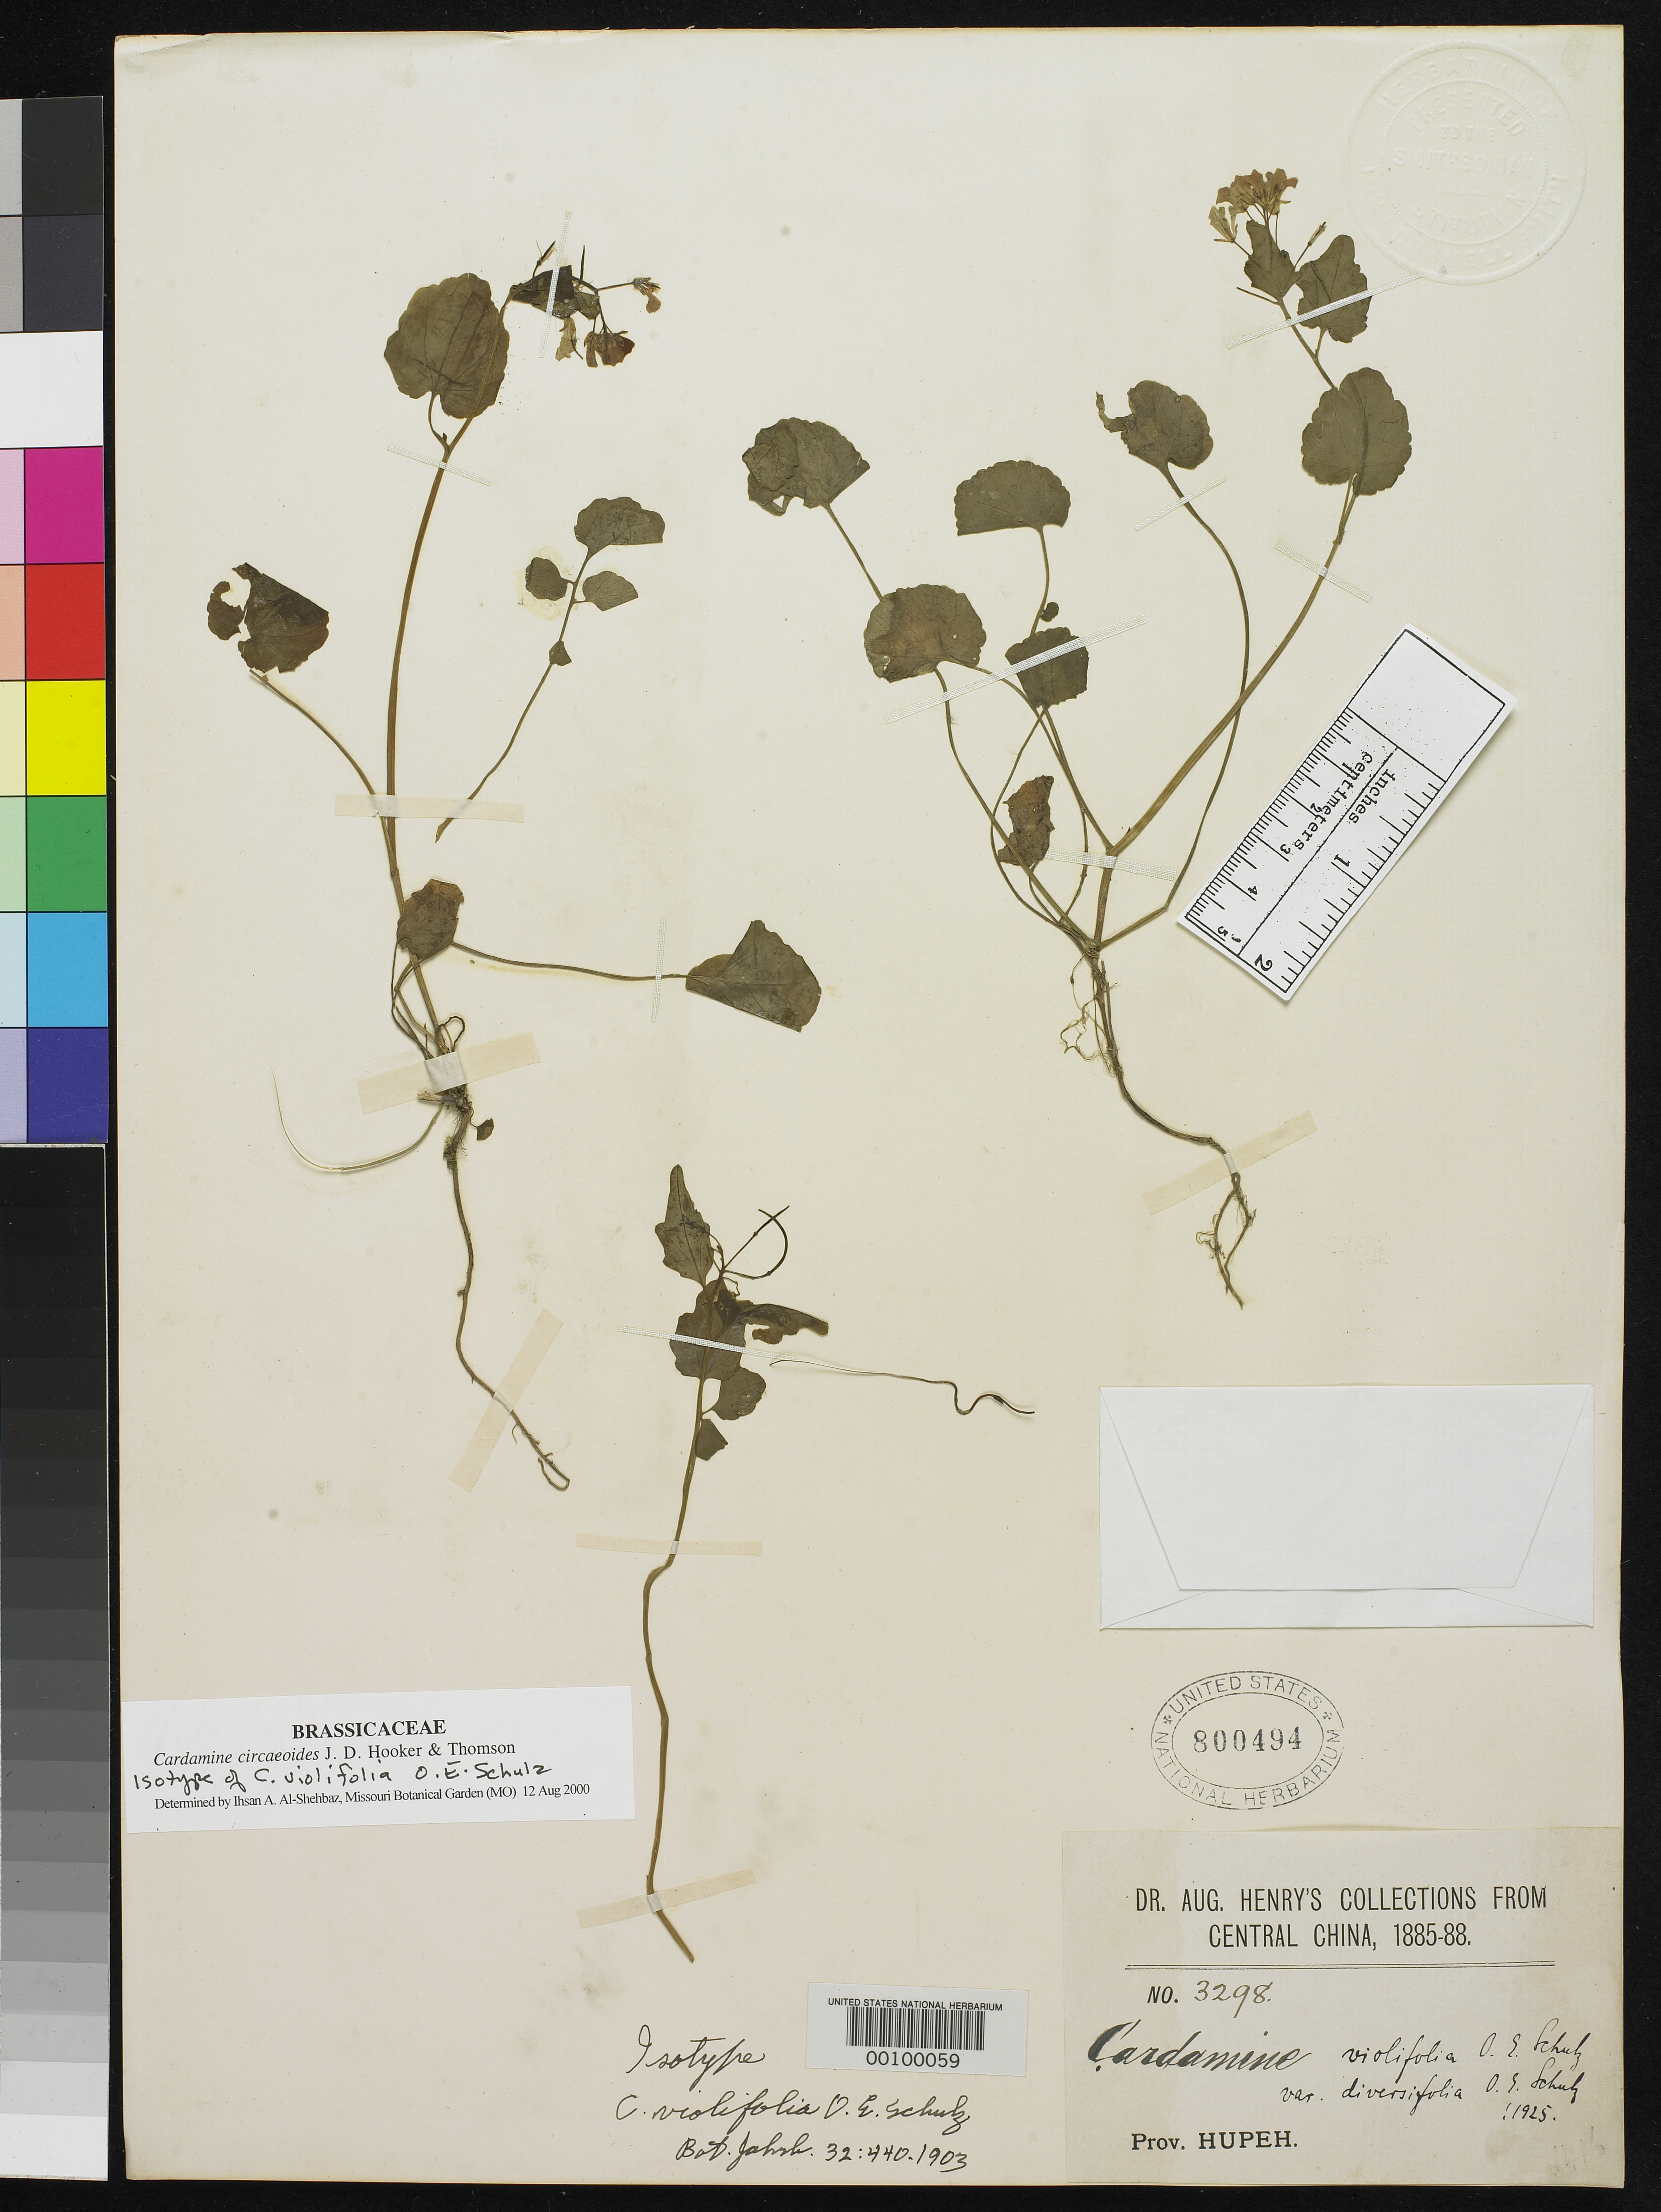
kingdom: Plantae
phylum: Tracheophyta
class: Magnoliopsida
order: Brassicales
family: Brassicaceae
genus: Cardamine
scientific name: Cardamine violifolia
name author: O.E. Schulz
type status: Isotype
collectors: A. Henry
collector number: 3298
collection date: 1885/1888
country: China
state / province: Hubei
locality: Central China. Prov. Hupeh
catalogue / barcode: US 800494